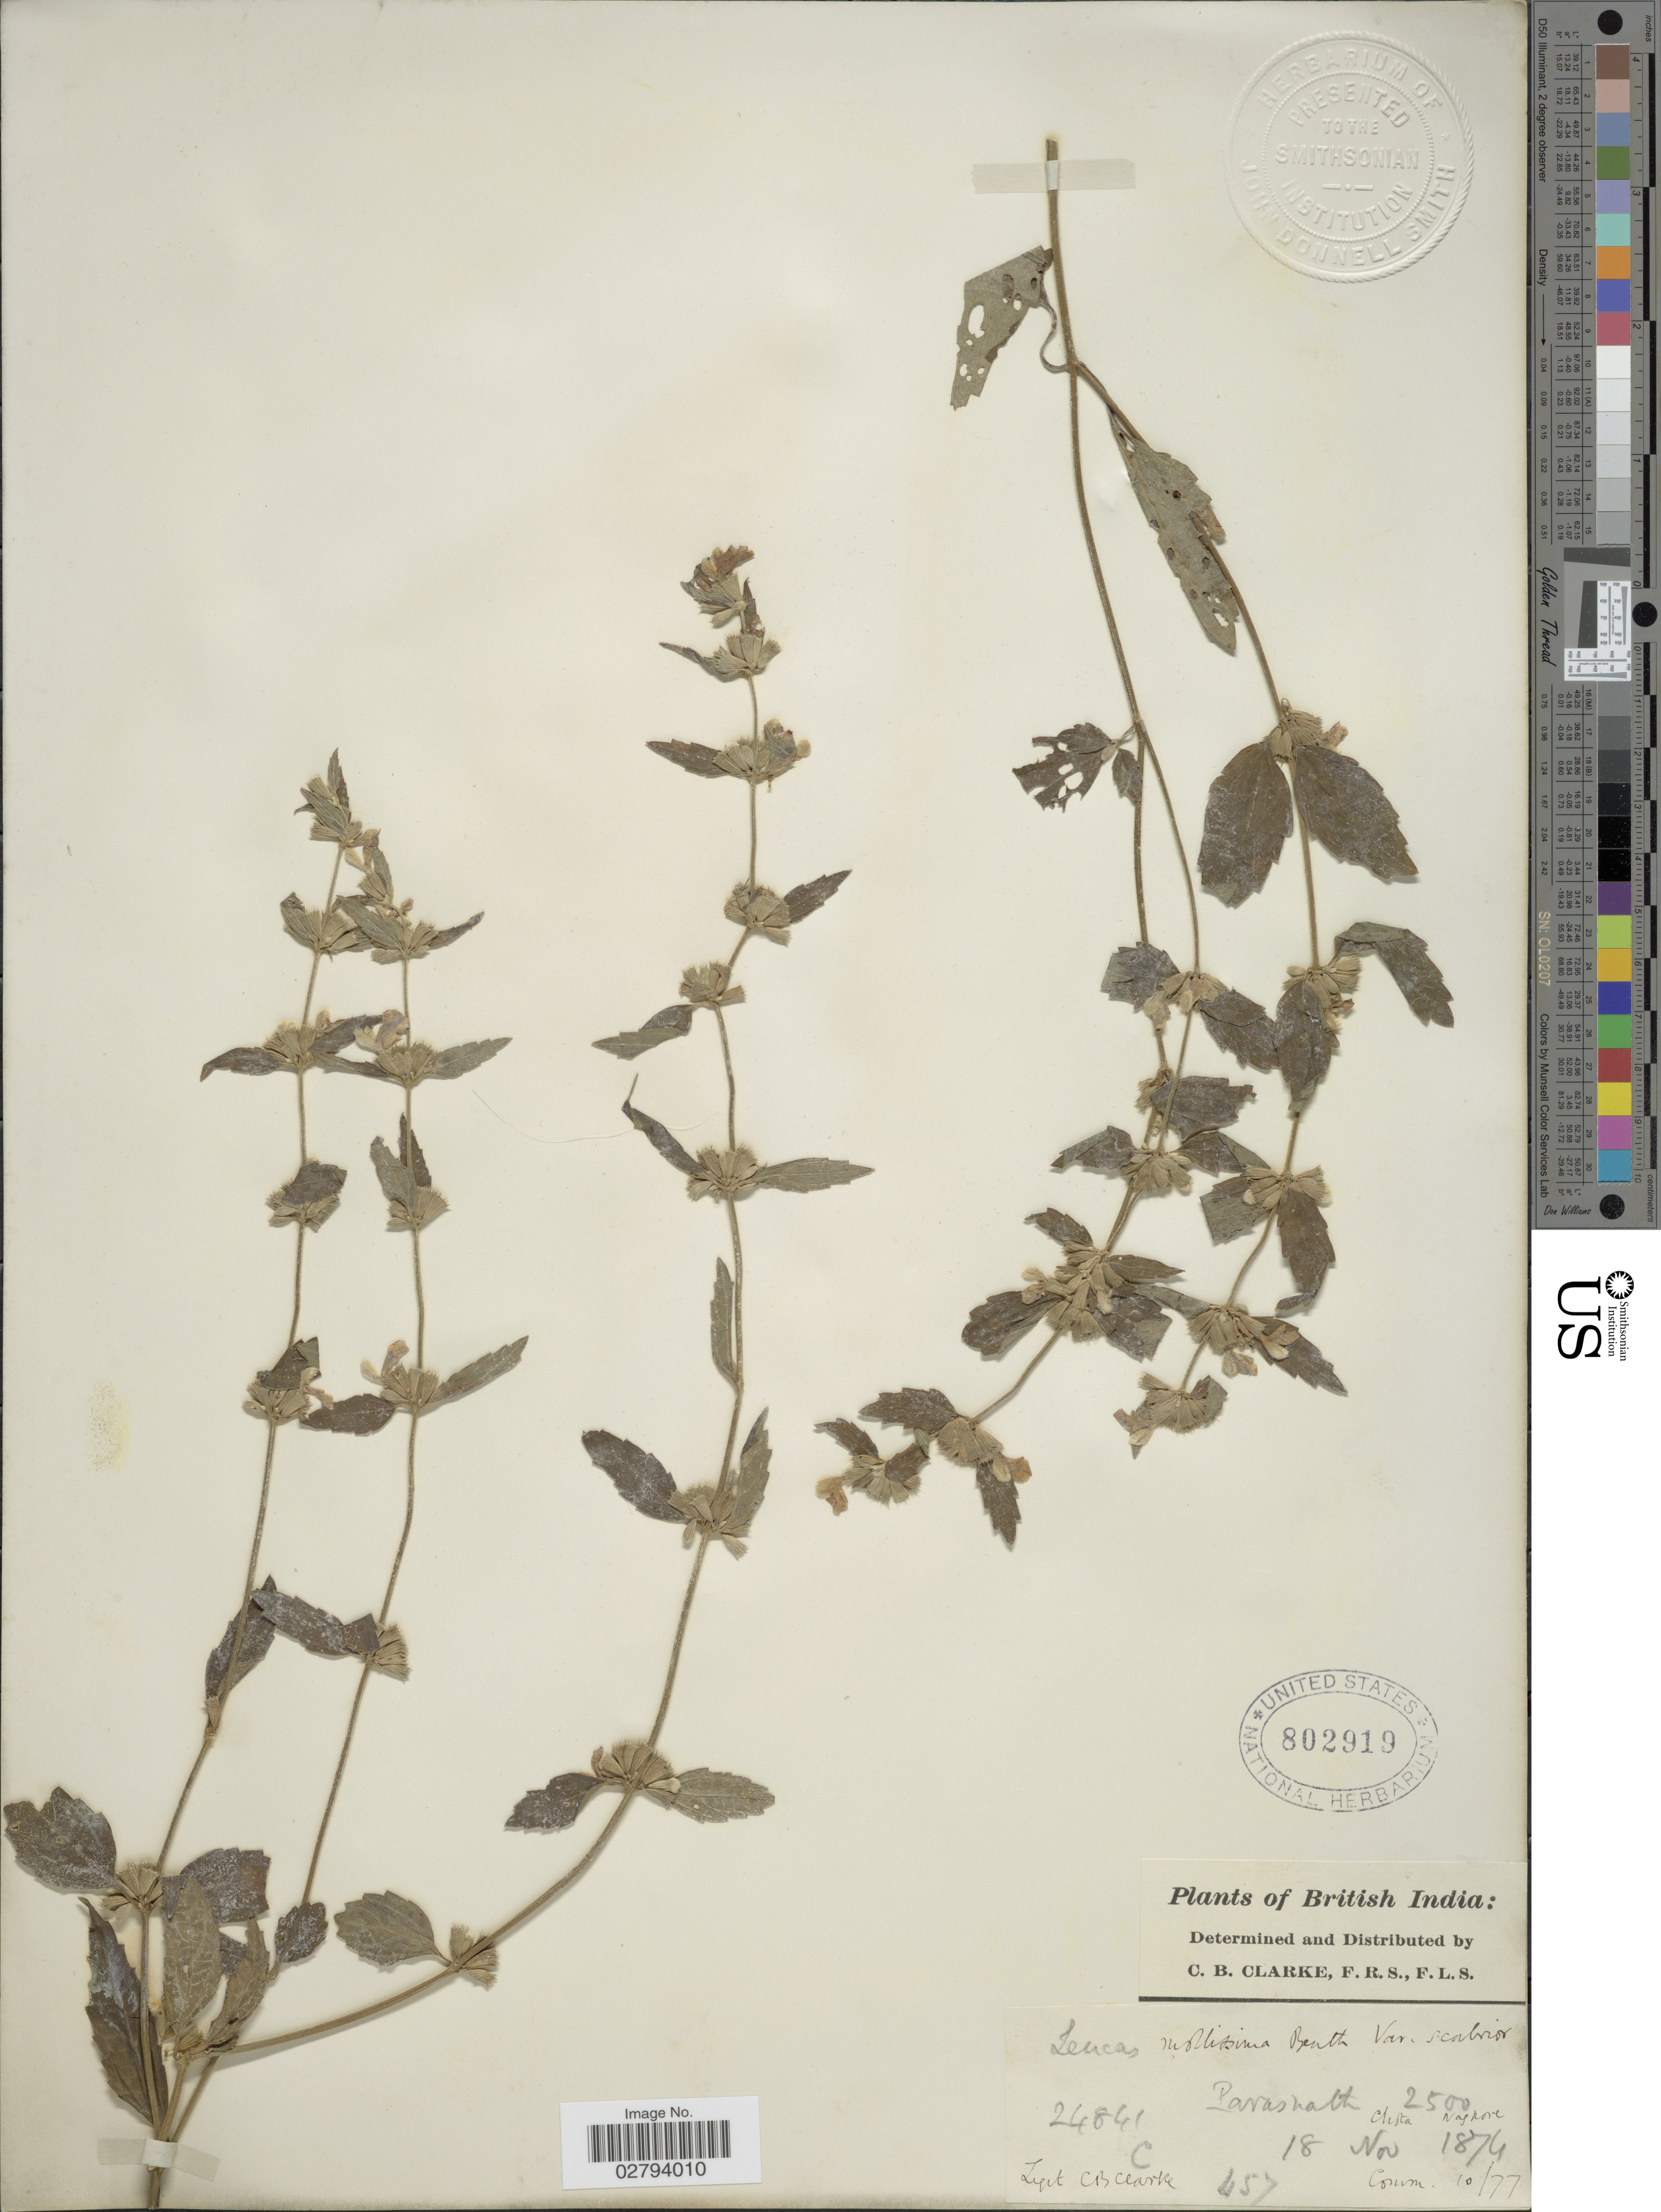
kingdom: Plantae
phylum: Tracheophyta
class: Magnoliopsida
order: Lamiales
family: Lamiaceae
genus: Leucas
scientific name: Leucas mollissima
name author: Gürke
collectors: C. B. Clarke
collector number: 24841C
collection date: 1874-11-18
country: India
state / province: Jharkhand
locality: British India, Parasnath, Chota Nagpore.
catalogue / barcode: US 802919